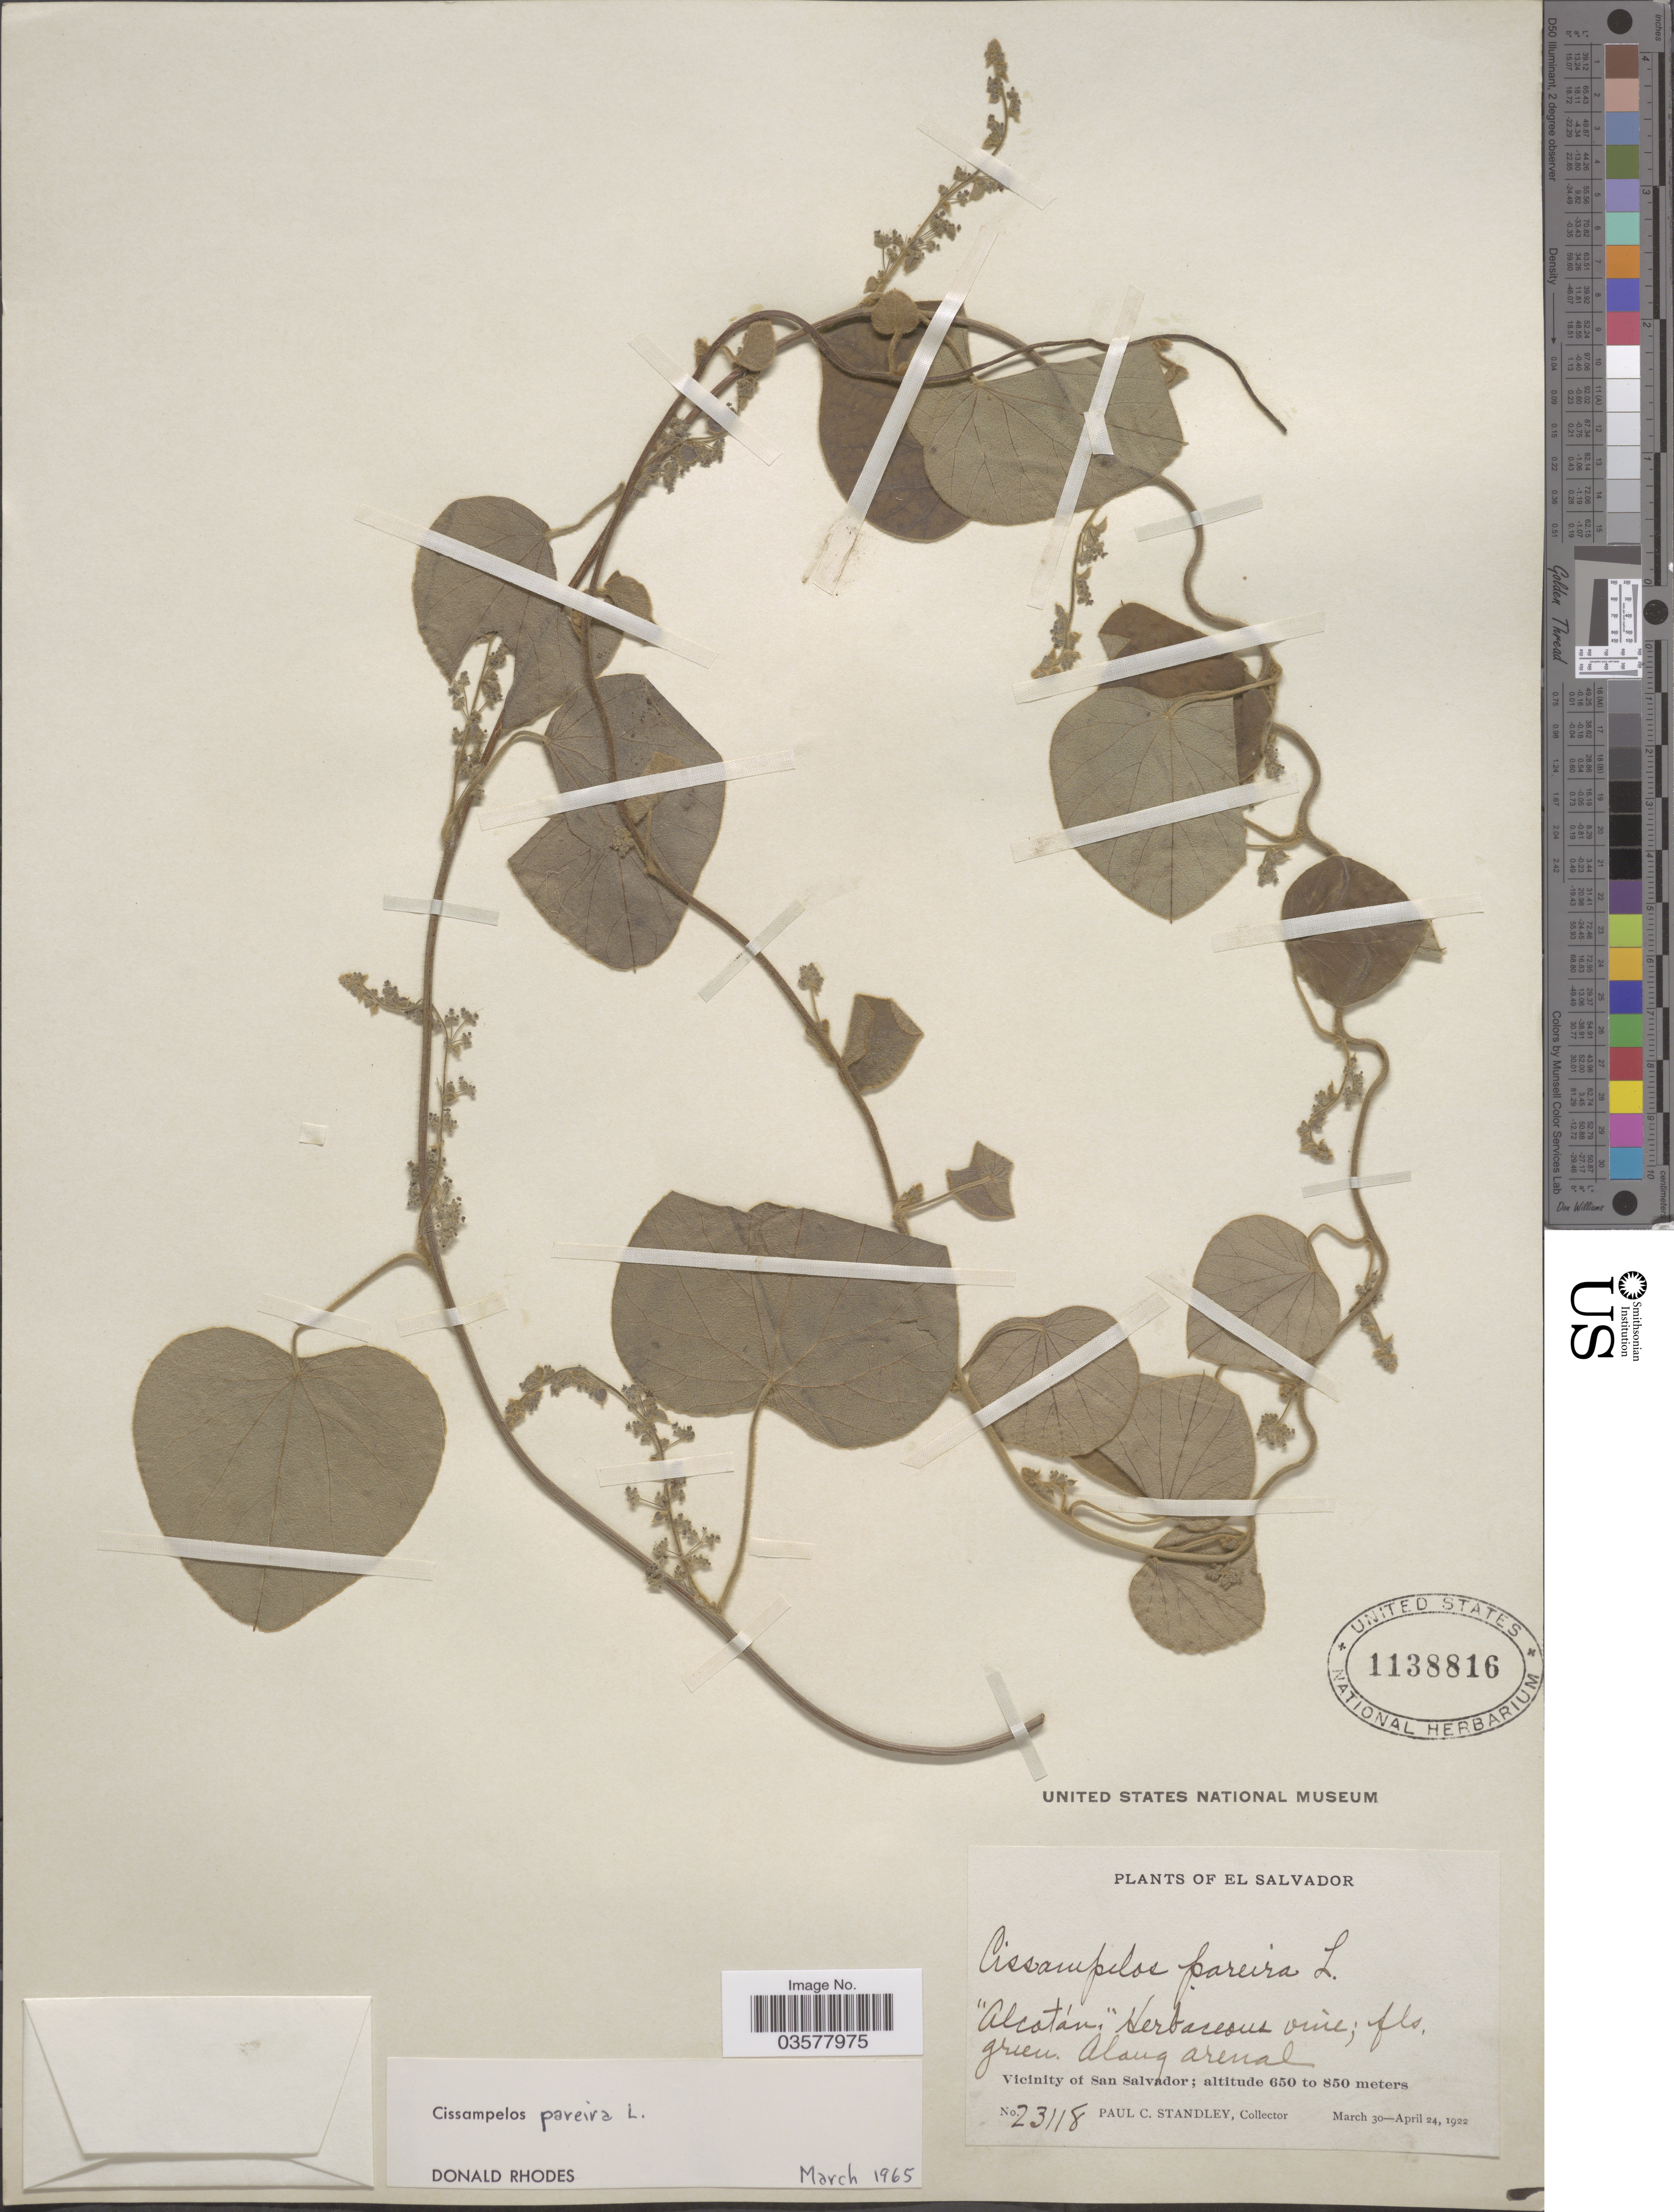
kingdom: Plantae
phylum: Tracheophyta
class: Magnoliopsida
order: Ranunculales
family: Menispermaceae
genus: Cissampelos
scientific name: Cissampelos pareira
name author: L.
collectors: P. C. Standley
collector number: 23118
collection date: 1922-03-30/1922-04-24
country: El Salvador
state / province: San Salvador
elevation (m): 650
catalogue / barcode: US 1138816